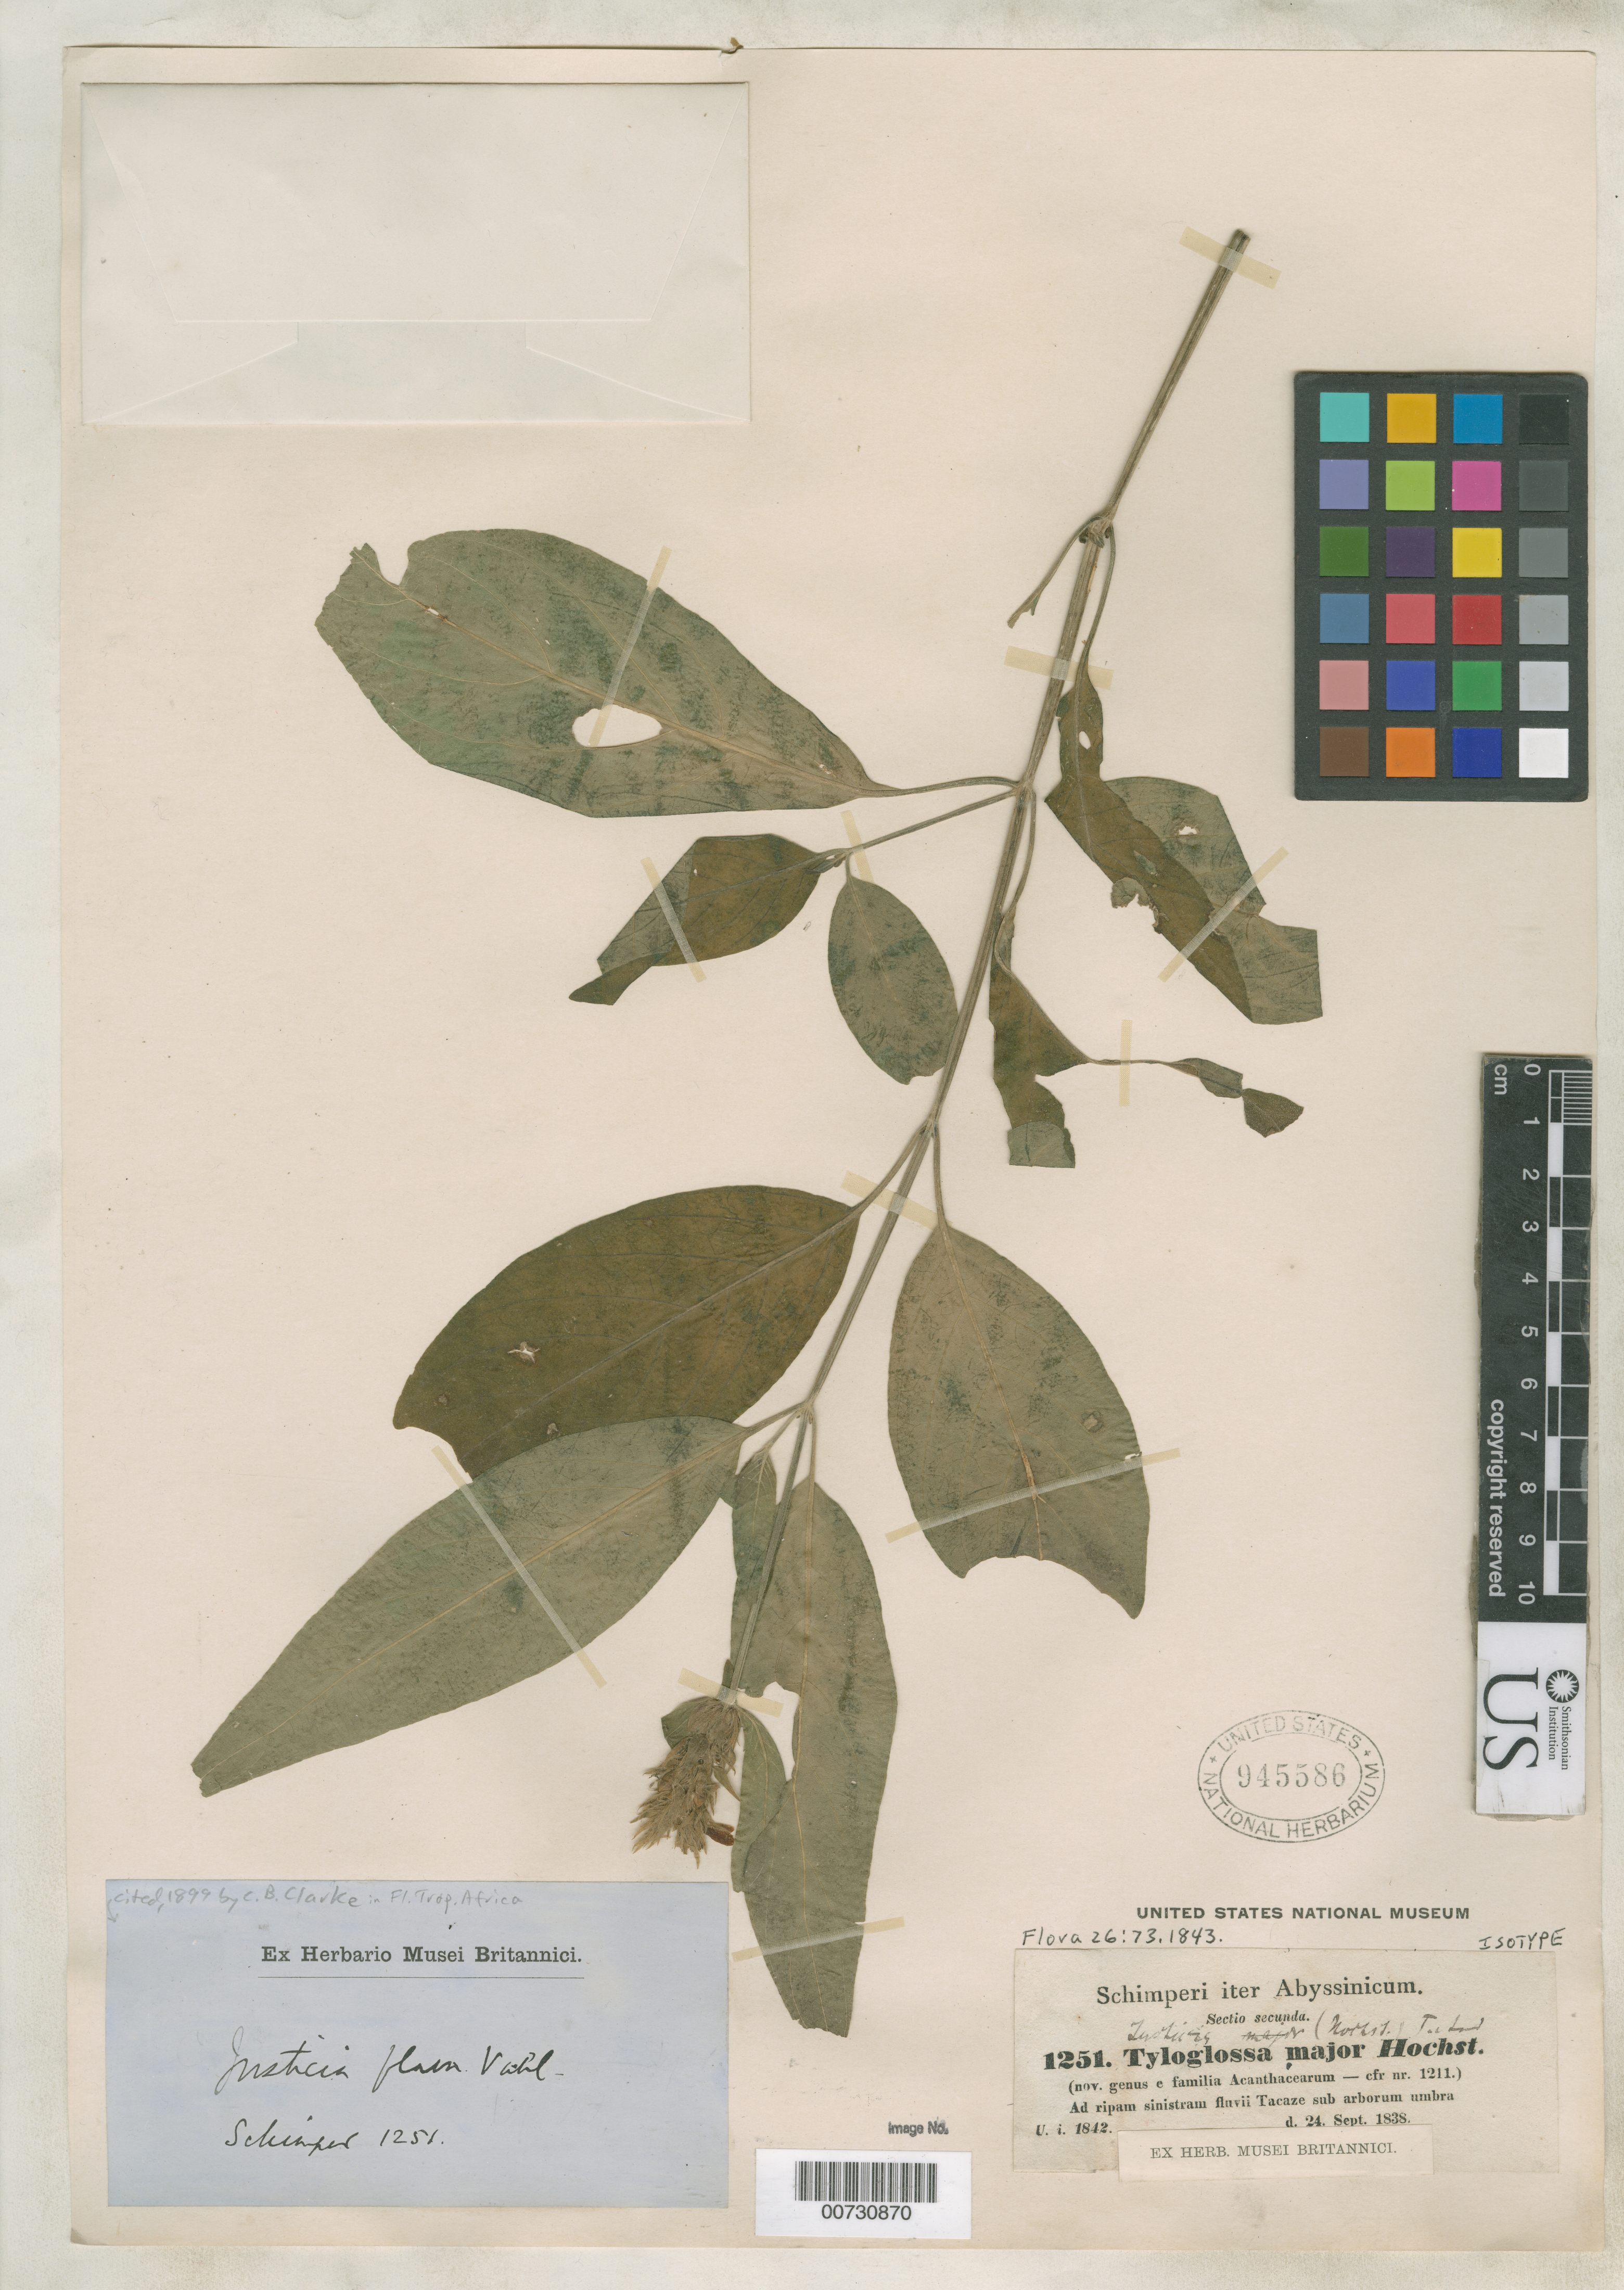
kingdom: Plantae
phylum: Tracheophyta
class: Magnoliopsida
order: Lamiales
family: Acanthaceae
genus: Tyloglossa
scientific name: Tyloglossa major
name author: Hochst.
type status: Isotype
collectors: G. W. Schimper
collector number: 1251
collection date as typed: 24 Sep 1838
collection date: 1838-09-24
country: Ethiopia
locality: Ad ripam sinistram fluvii Tacaze sub arborum umbra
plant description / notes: Cited 1899 by C.B. Clarke, Fl. Trop. Africa.; Ex Herb. Musei Britannici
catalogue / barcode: US 945586